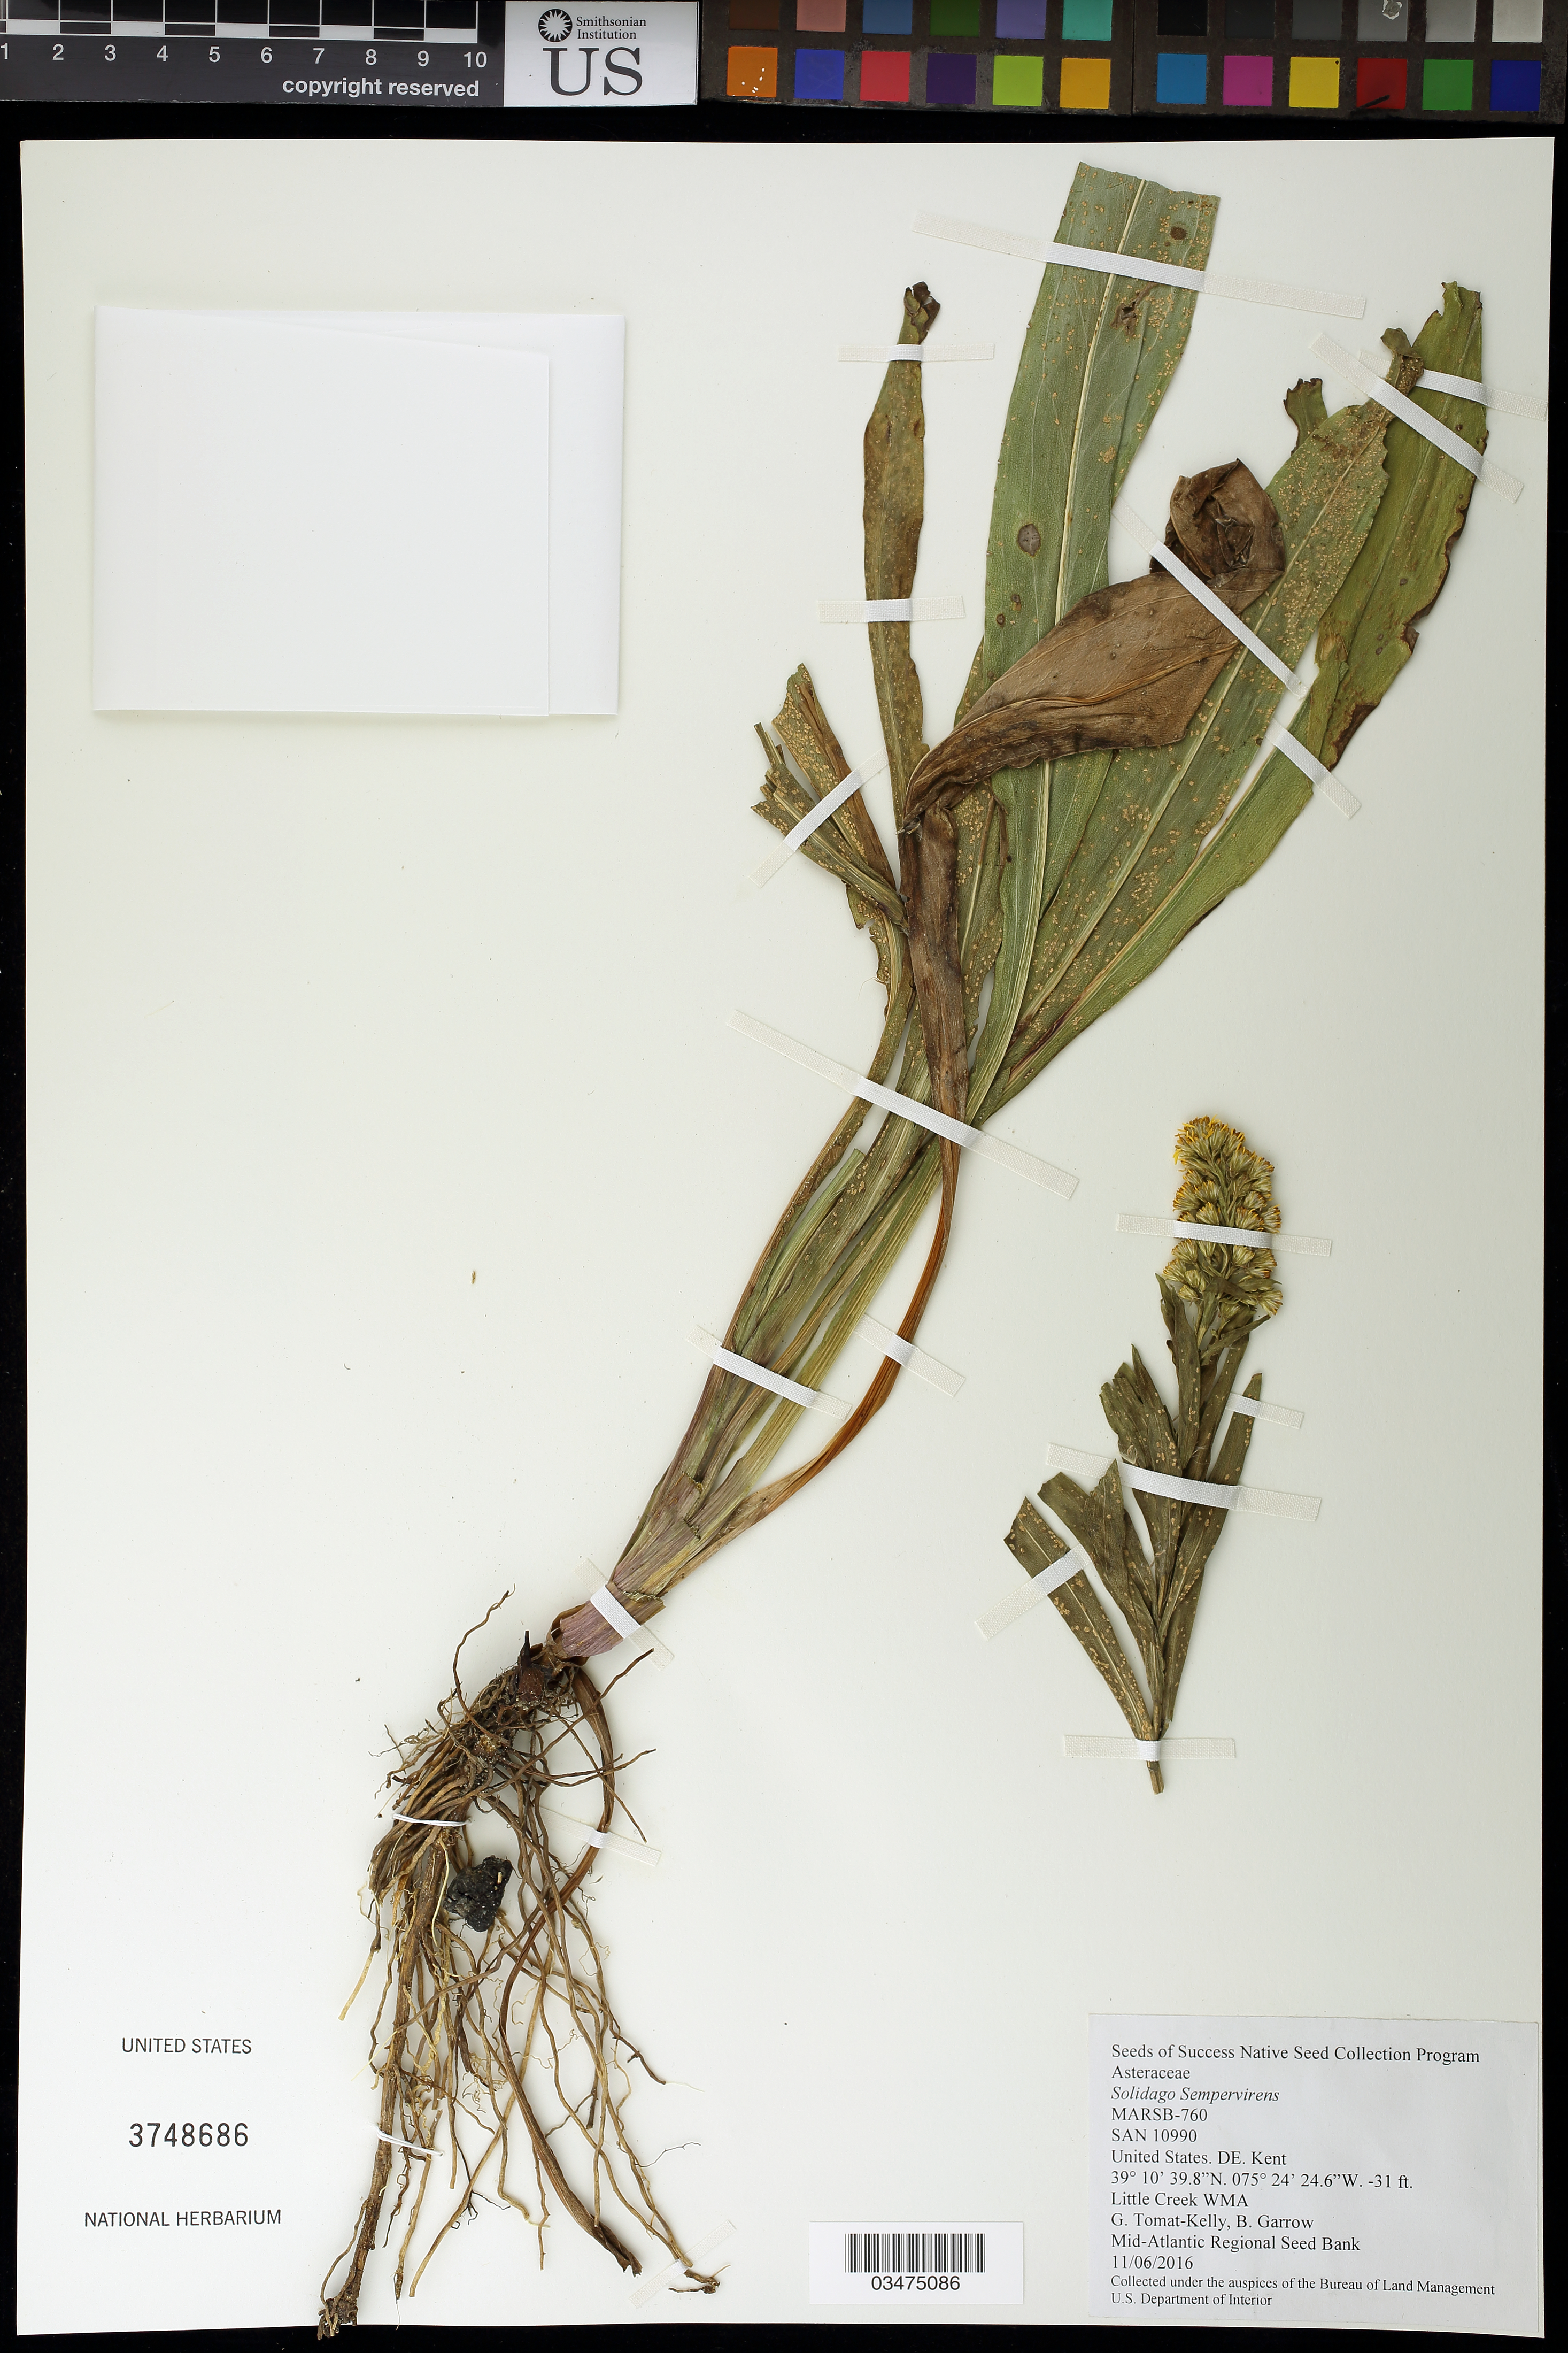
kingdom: Plantae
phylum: Tracheophyta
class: Magnoliopsida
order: Asterales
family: Asteraceae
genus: Solidago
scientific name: Solidago sempervirens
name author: L.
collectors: G. Tomat-Kelly & B. Garrow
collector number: MARSB-760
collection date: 2016-11-06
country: United States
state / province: Delaware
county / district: Kent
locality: Little Creek WMA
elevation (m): -9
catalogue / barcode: US 3748686